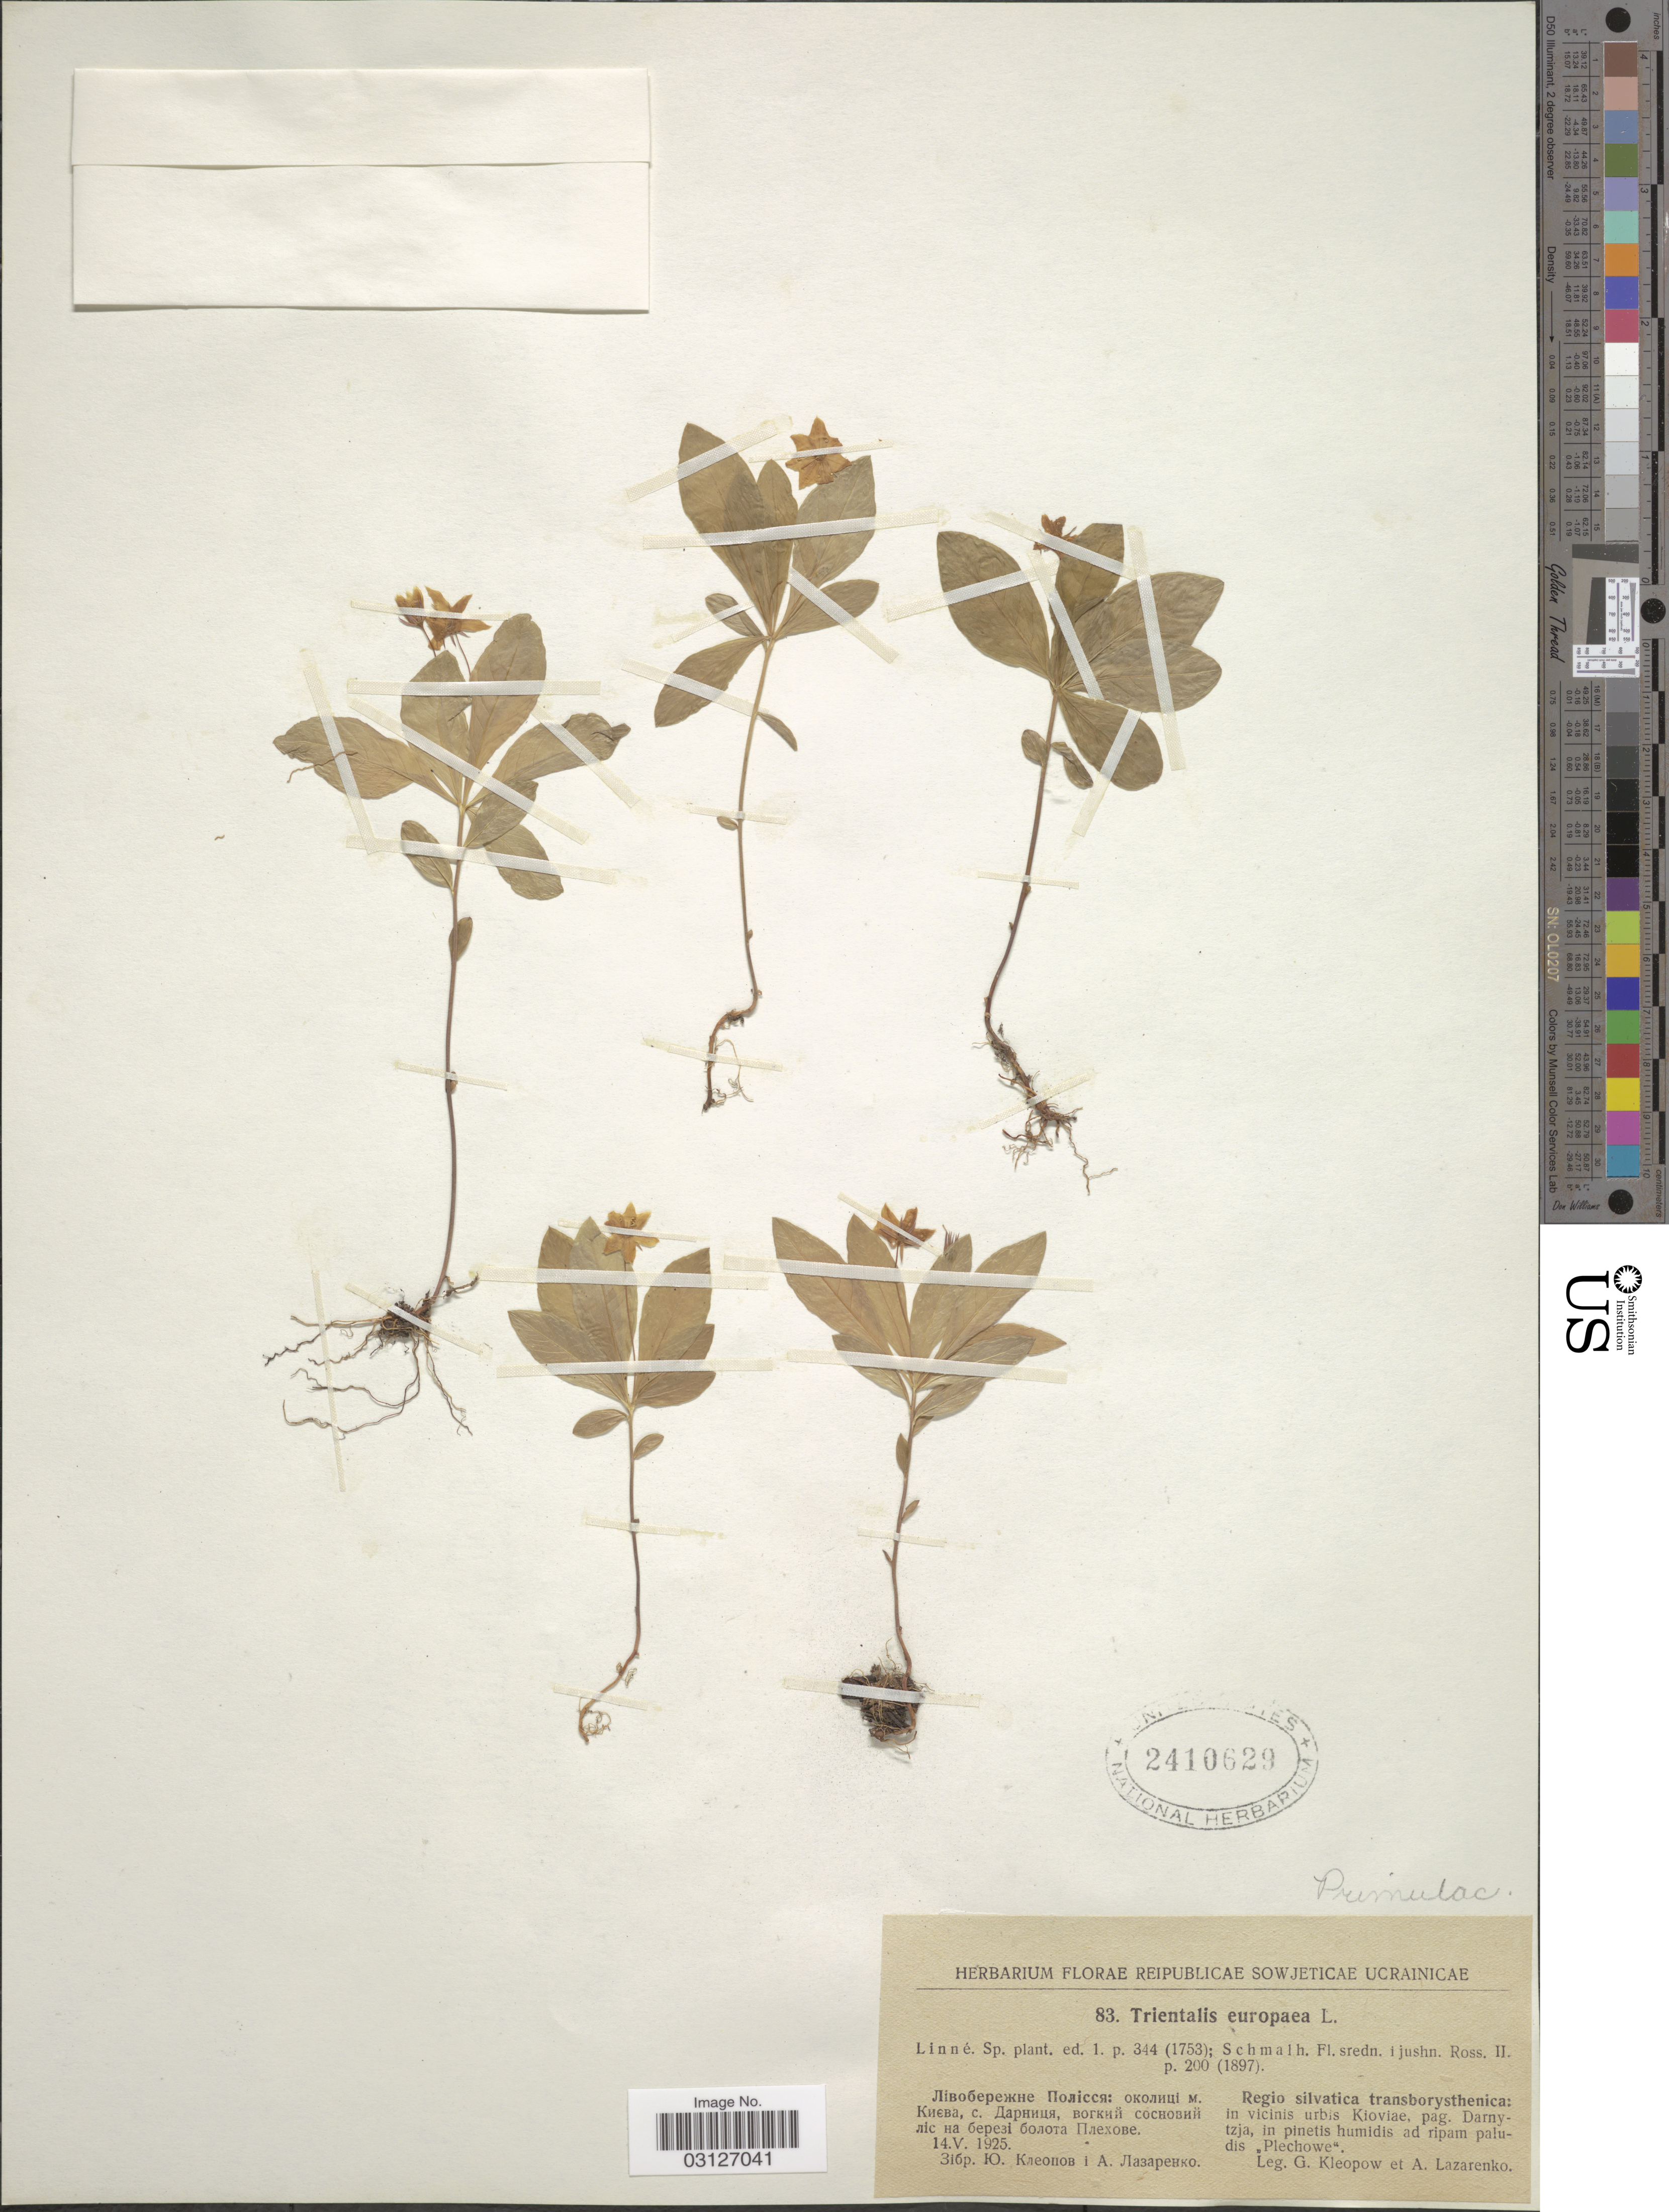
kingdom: Plantae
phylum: Tracheophyta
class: Magnoliopsida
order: Ericales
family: Primulaceae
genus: Trientalis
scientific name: Trientalis europaea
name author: L.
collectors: G. Kleopow & A. Lazarenko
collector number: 83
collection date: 1925-05-14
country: Ukraine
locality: Regio silvatica transborysthenica: in vicinis urbis Kioviae, pag. Darnytzja, in pinetis humidis ad ripam paludis "Plechowe".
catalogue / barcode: US 2410629